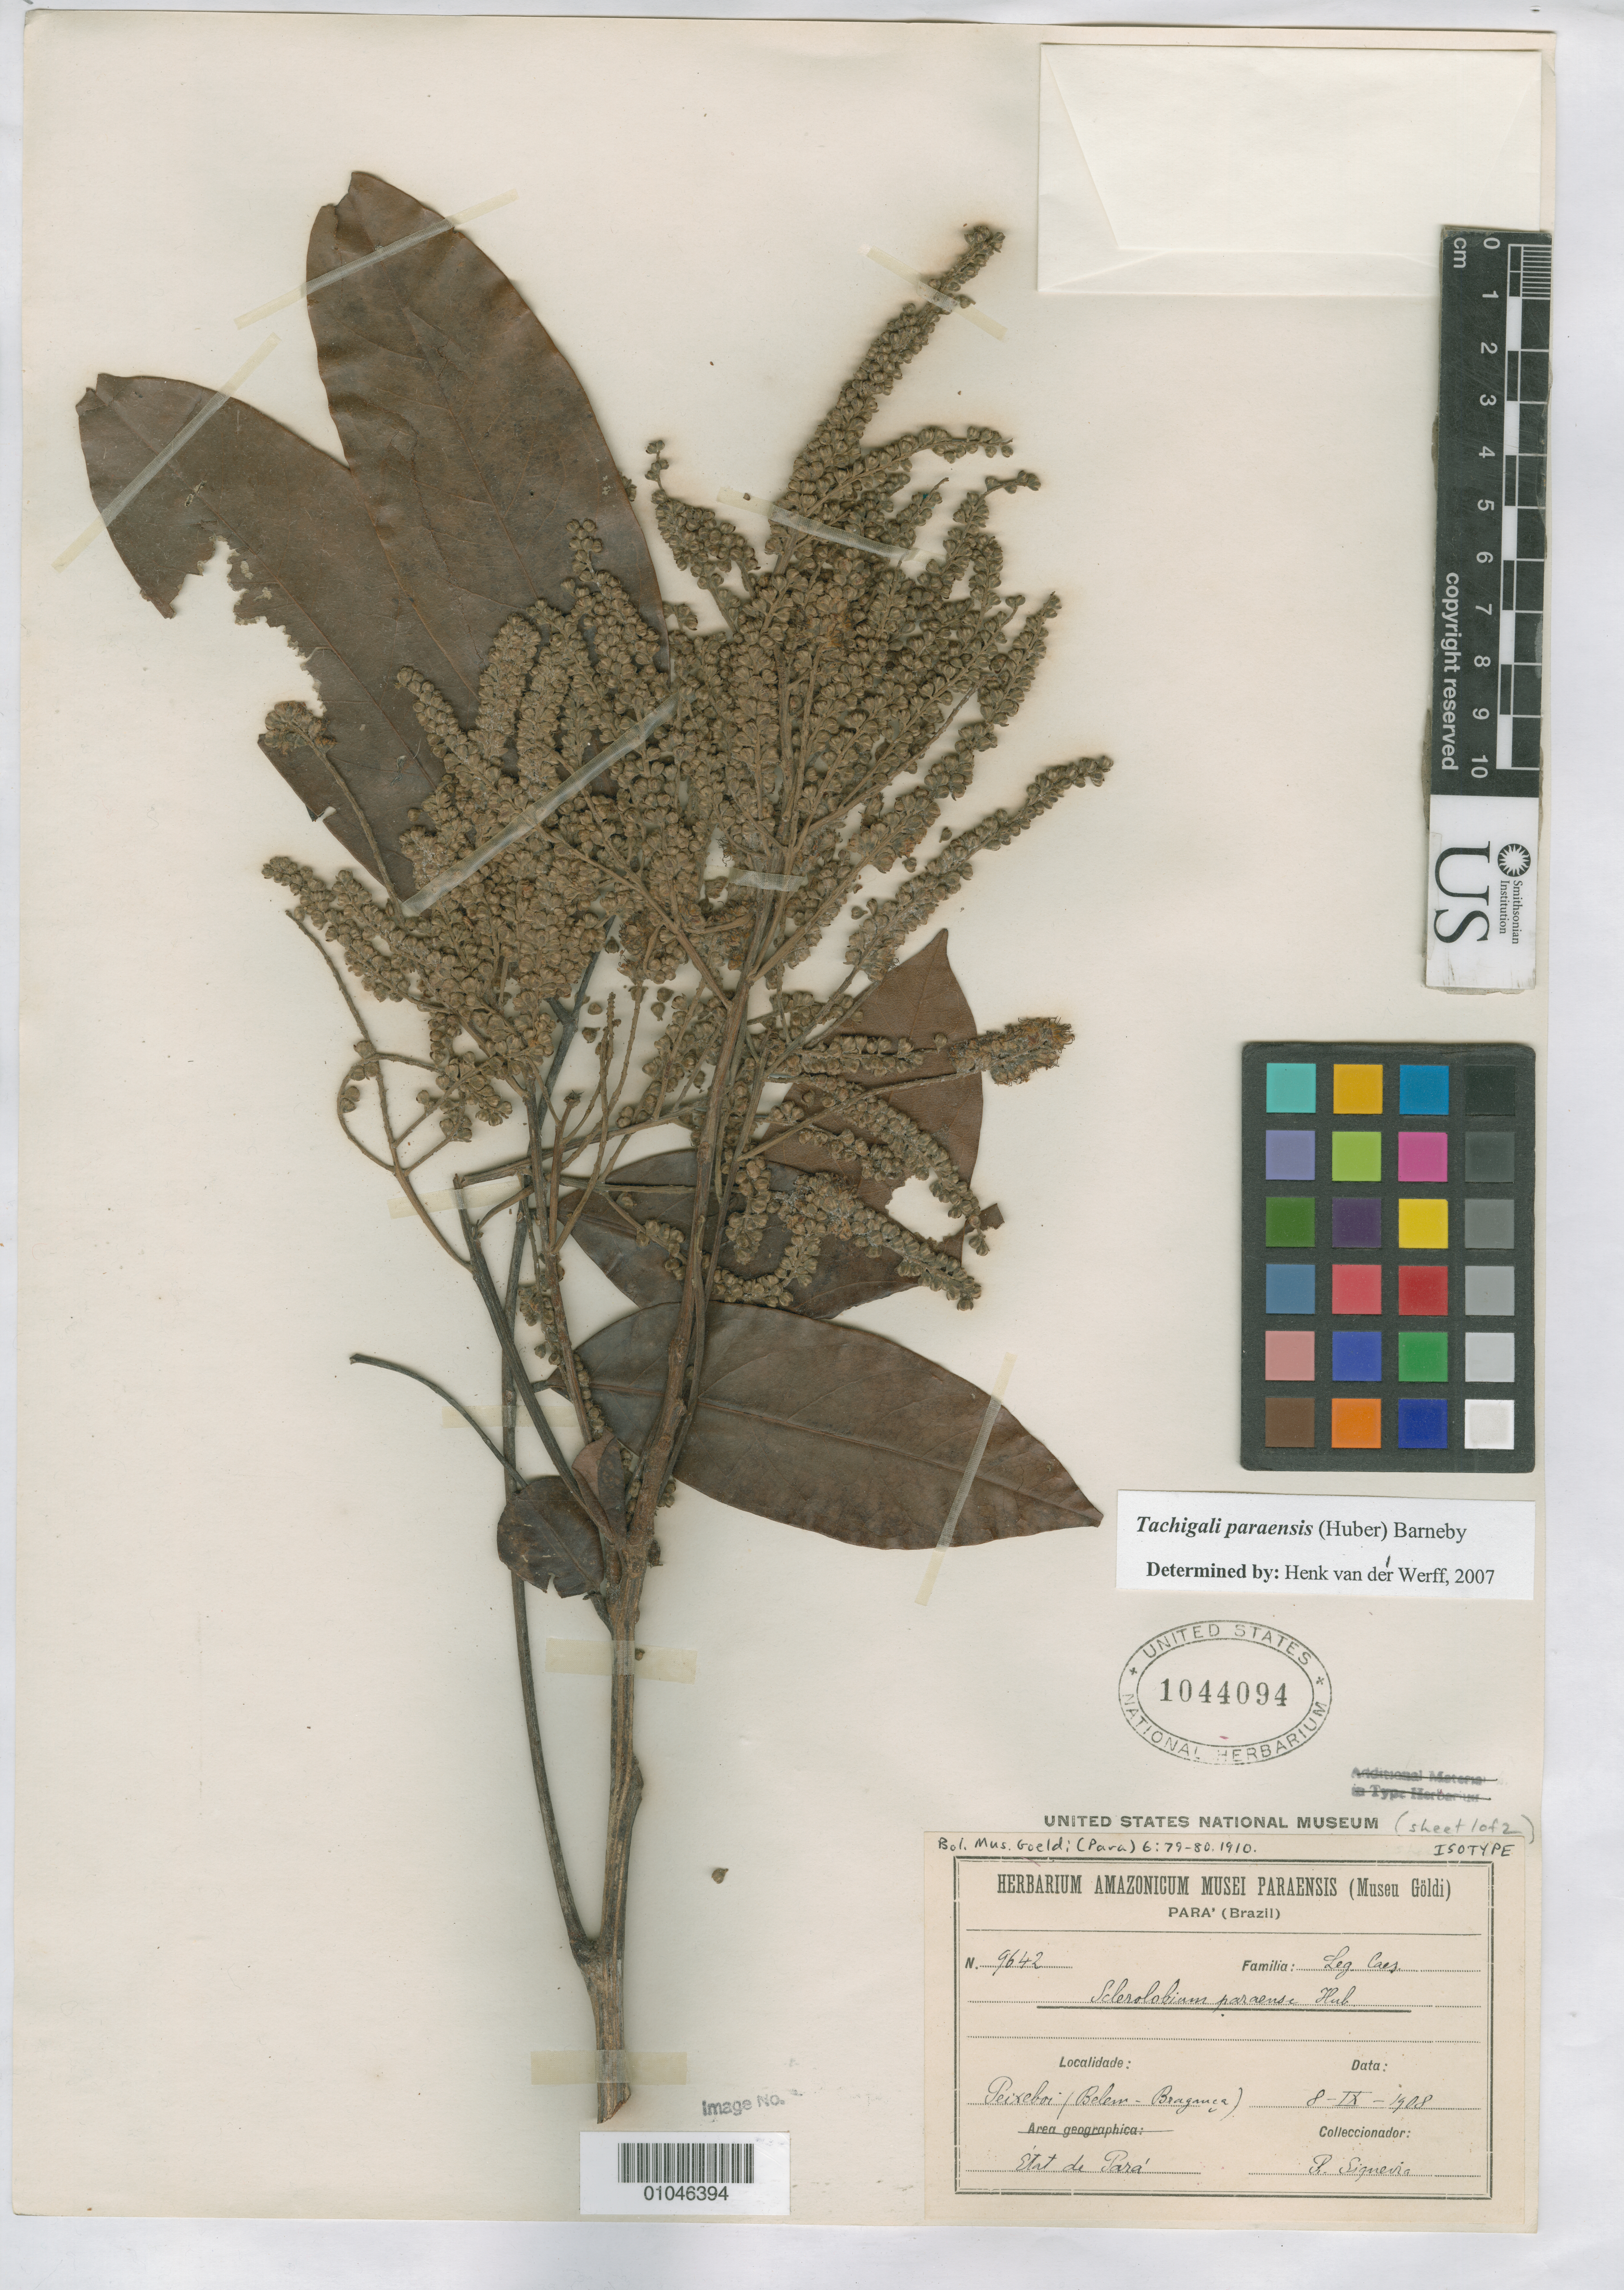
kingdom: Plantae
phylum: Tracheophyta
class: Magnoliopsida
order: Fabales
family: Fabaceae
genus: Sclerolobium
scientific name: Sclerolobium paraense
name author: Huber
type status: Isotype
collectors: R. Siqueira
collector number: H.A.M.G. 9642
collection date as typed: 08 Sep 1908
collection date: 1908-09-08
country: Brazil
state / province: Pará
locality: Peixeboi, between Belem and Braganca.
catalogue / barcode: US 1044094